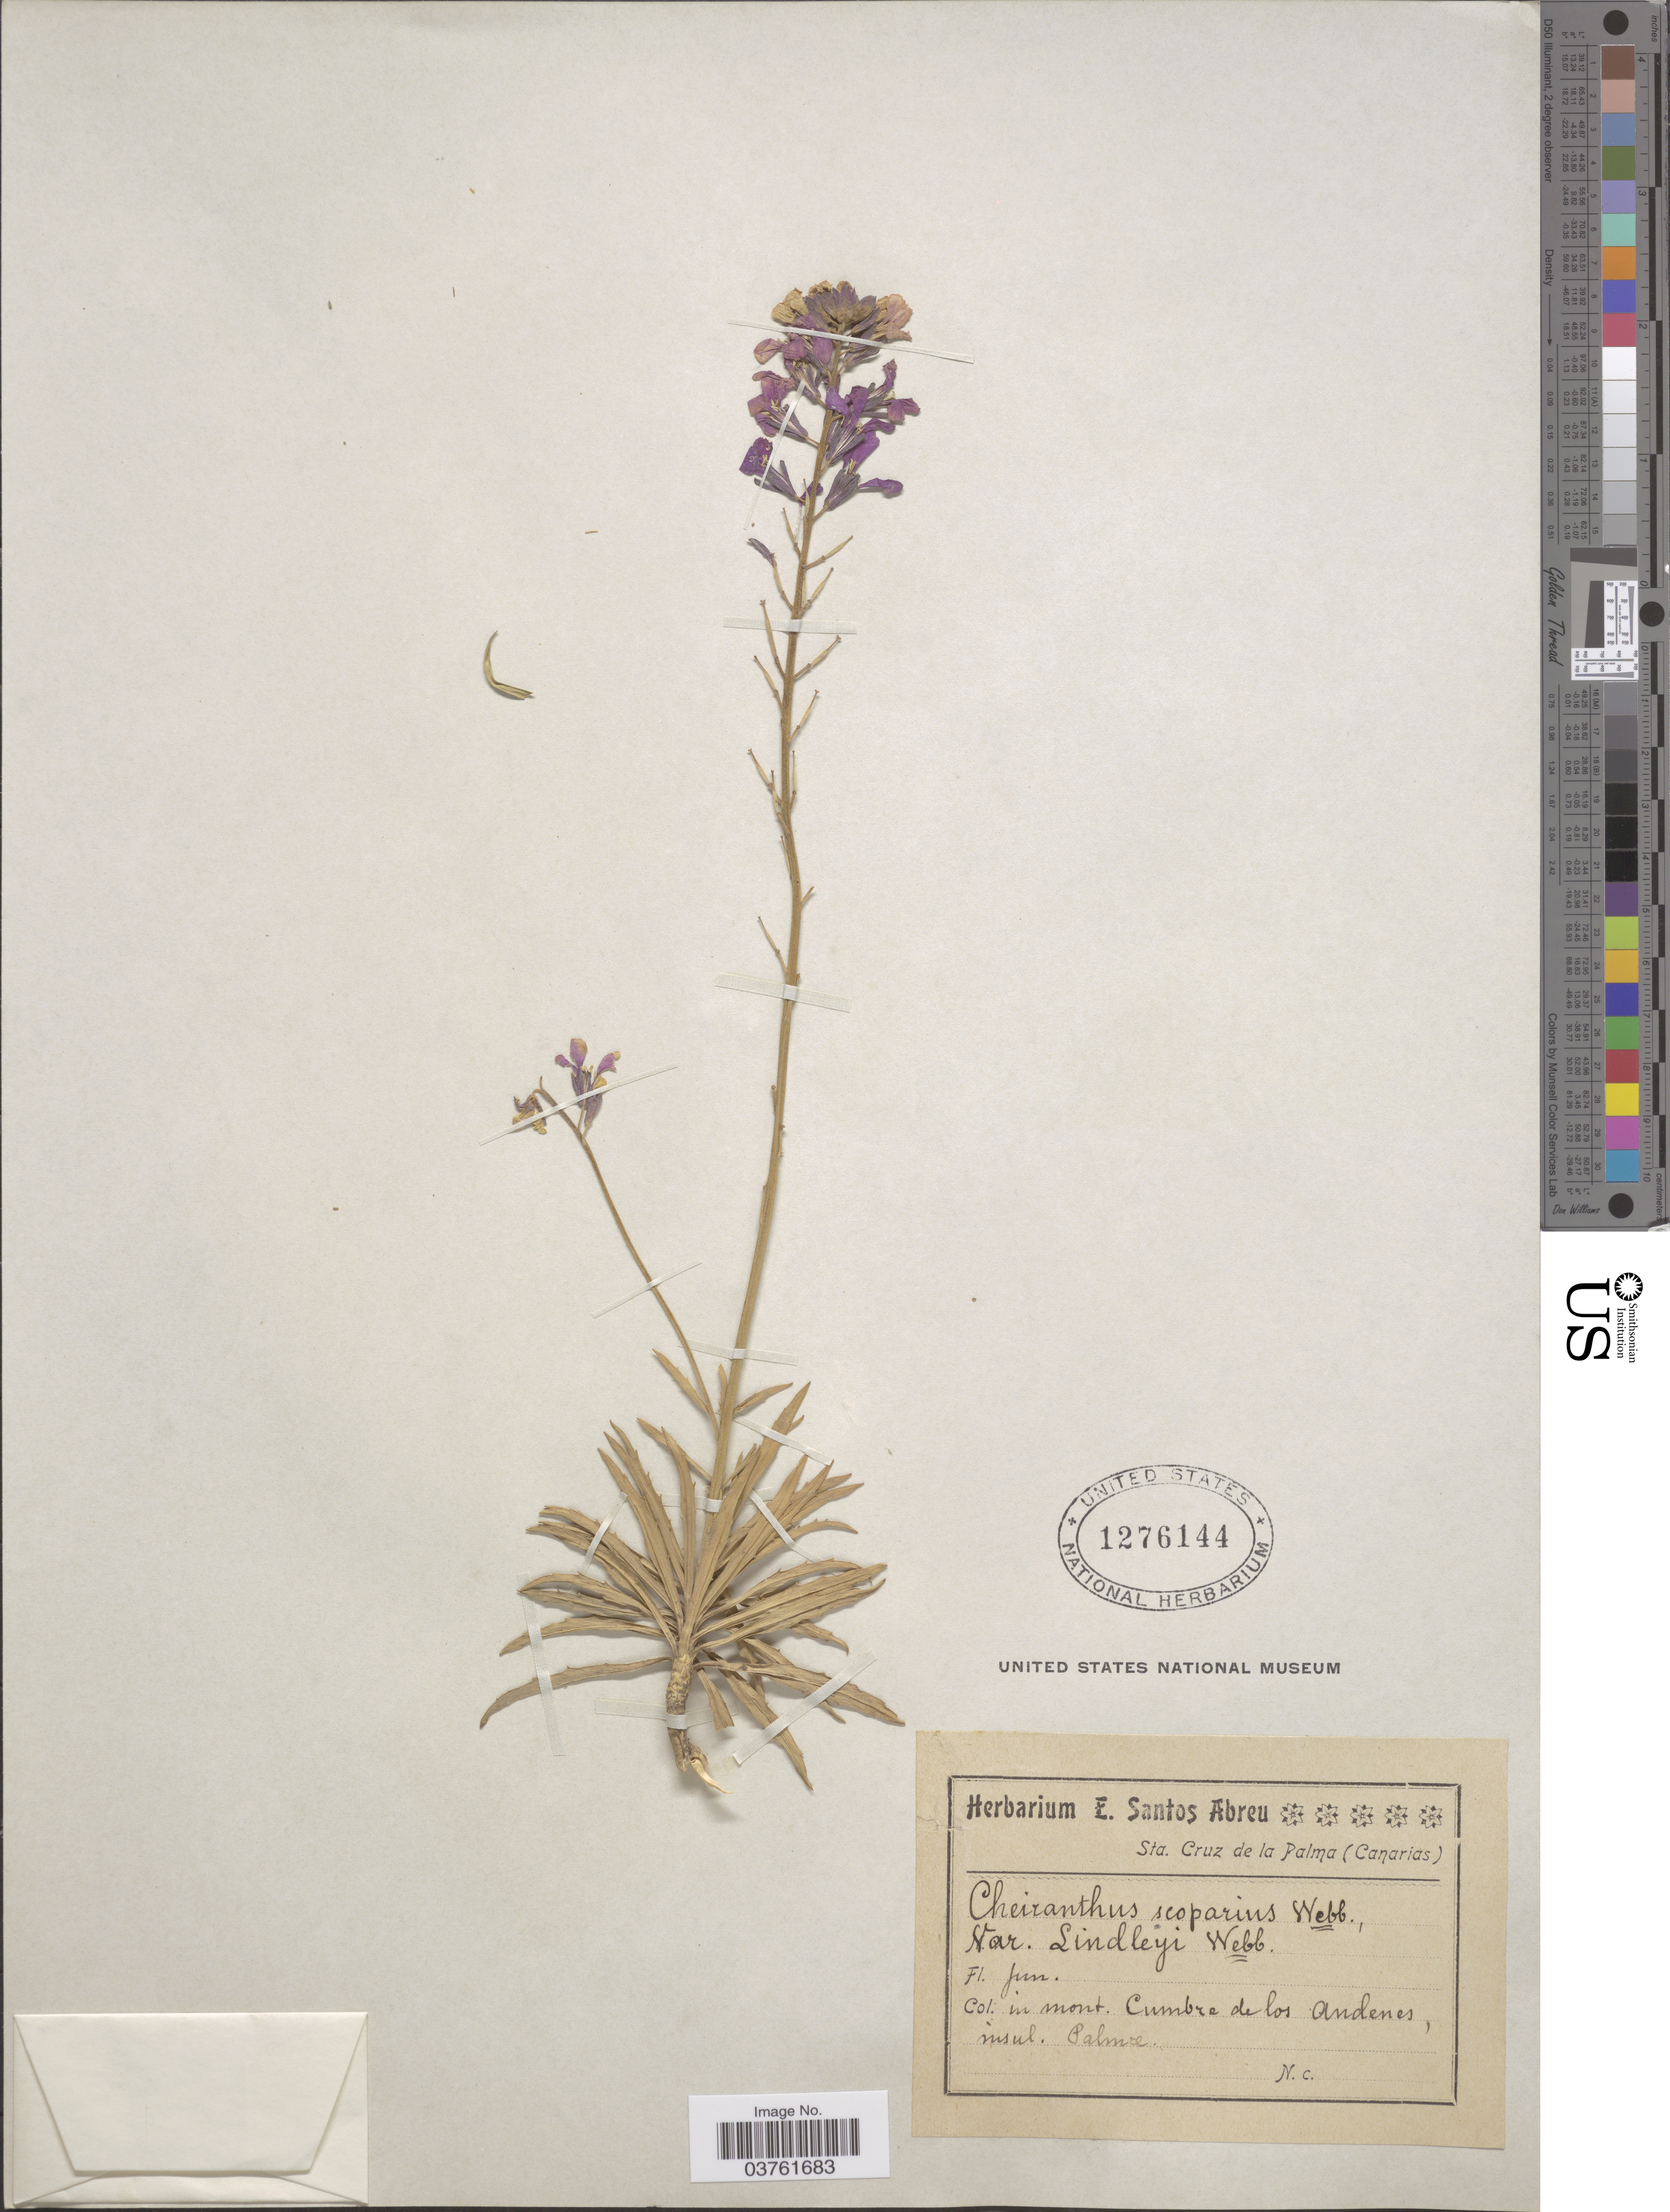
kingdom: Plantae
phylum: Tracheophyta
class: Magnoliopsida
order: Brassicales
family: Brassicaceae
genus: Cheiranthus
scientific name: Cheiranthus scoparius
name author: Brouss. ex Willd.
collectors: ex herb. E. Santos Abrue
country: Spain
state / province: Canarias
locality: In mont. Cumbre de los Andenes, insul. Palma.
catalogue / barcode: US 1276144